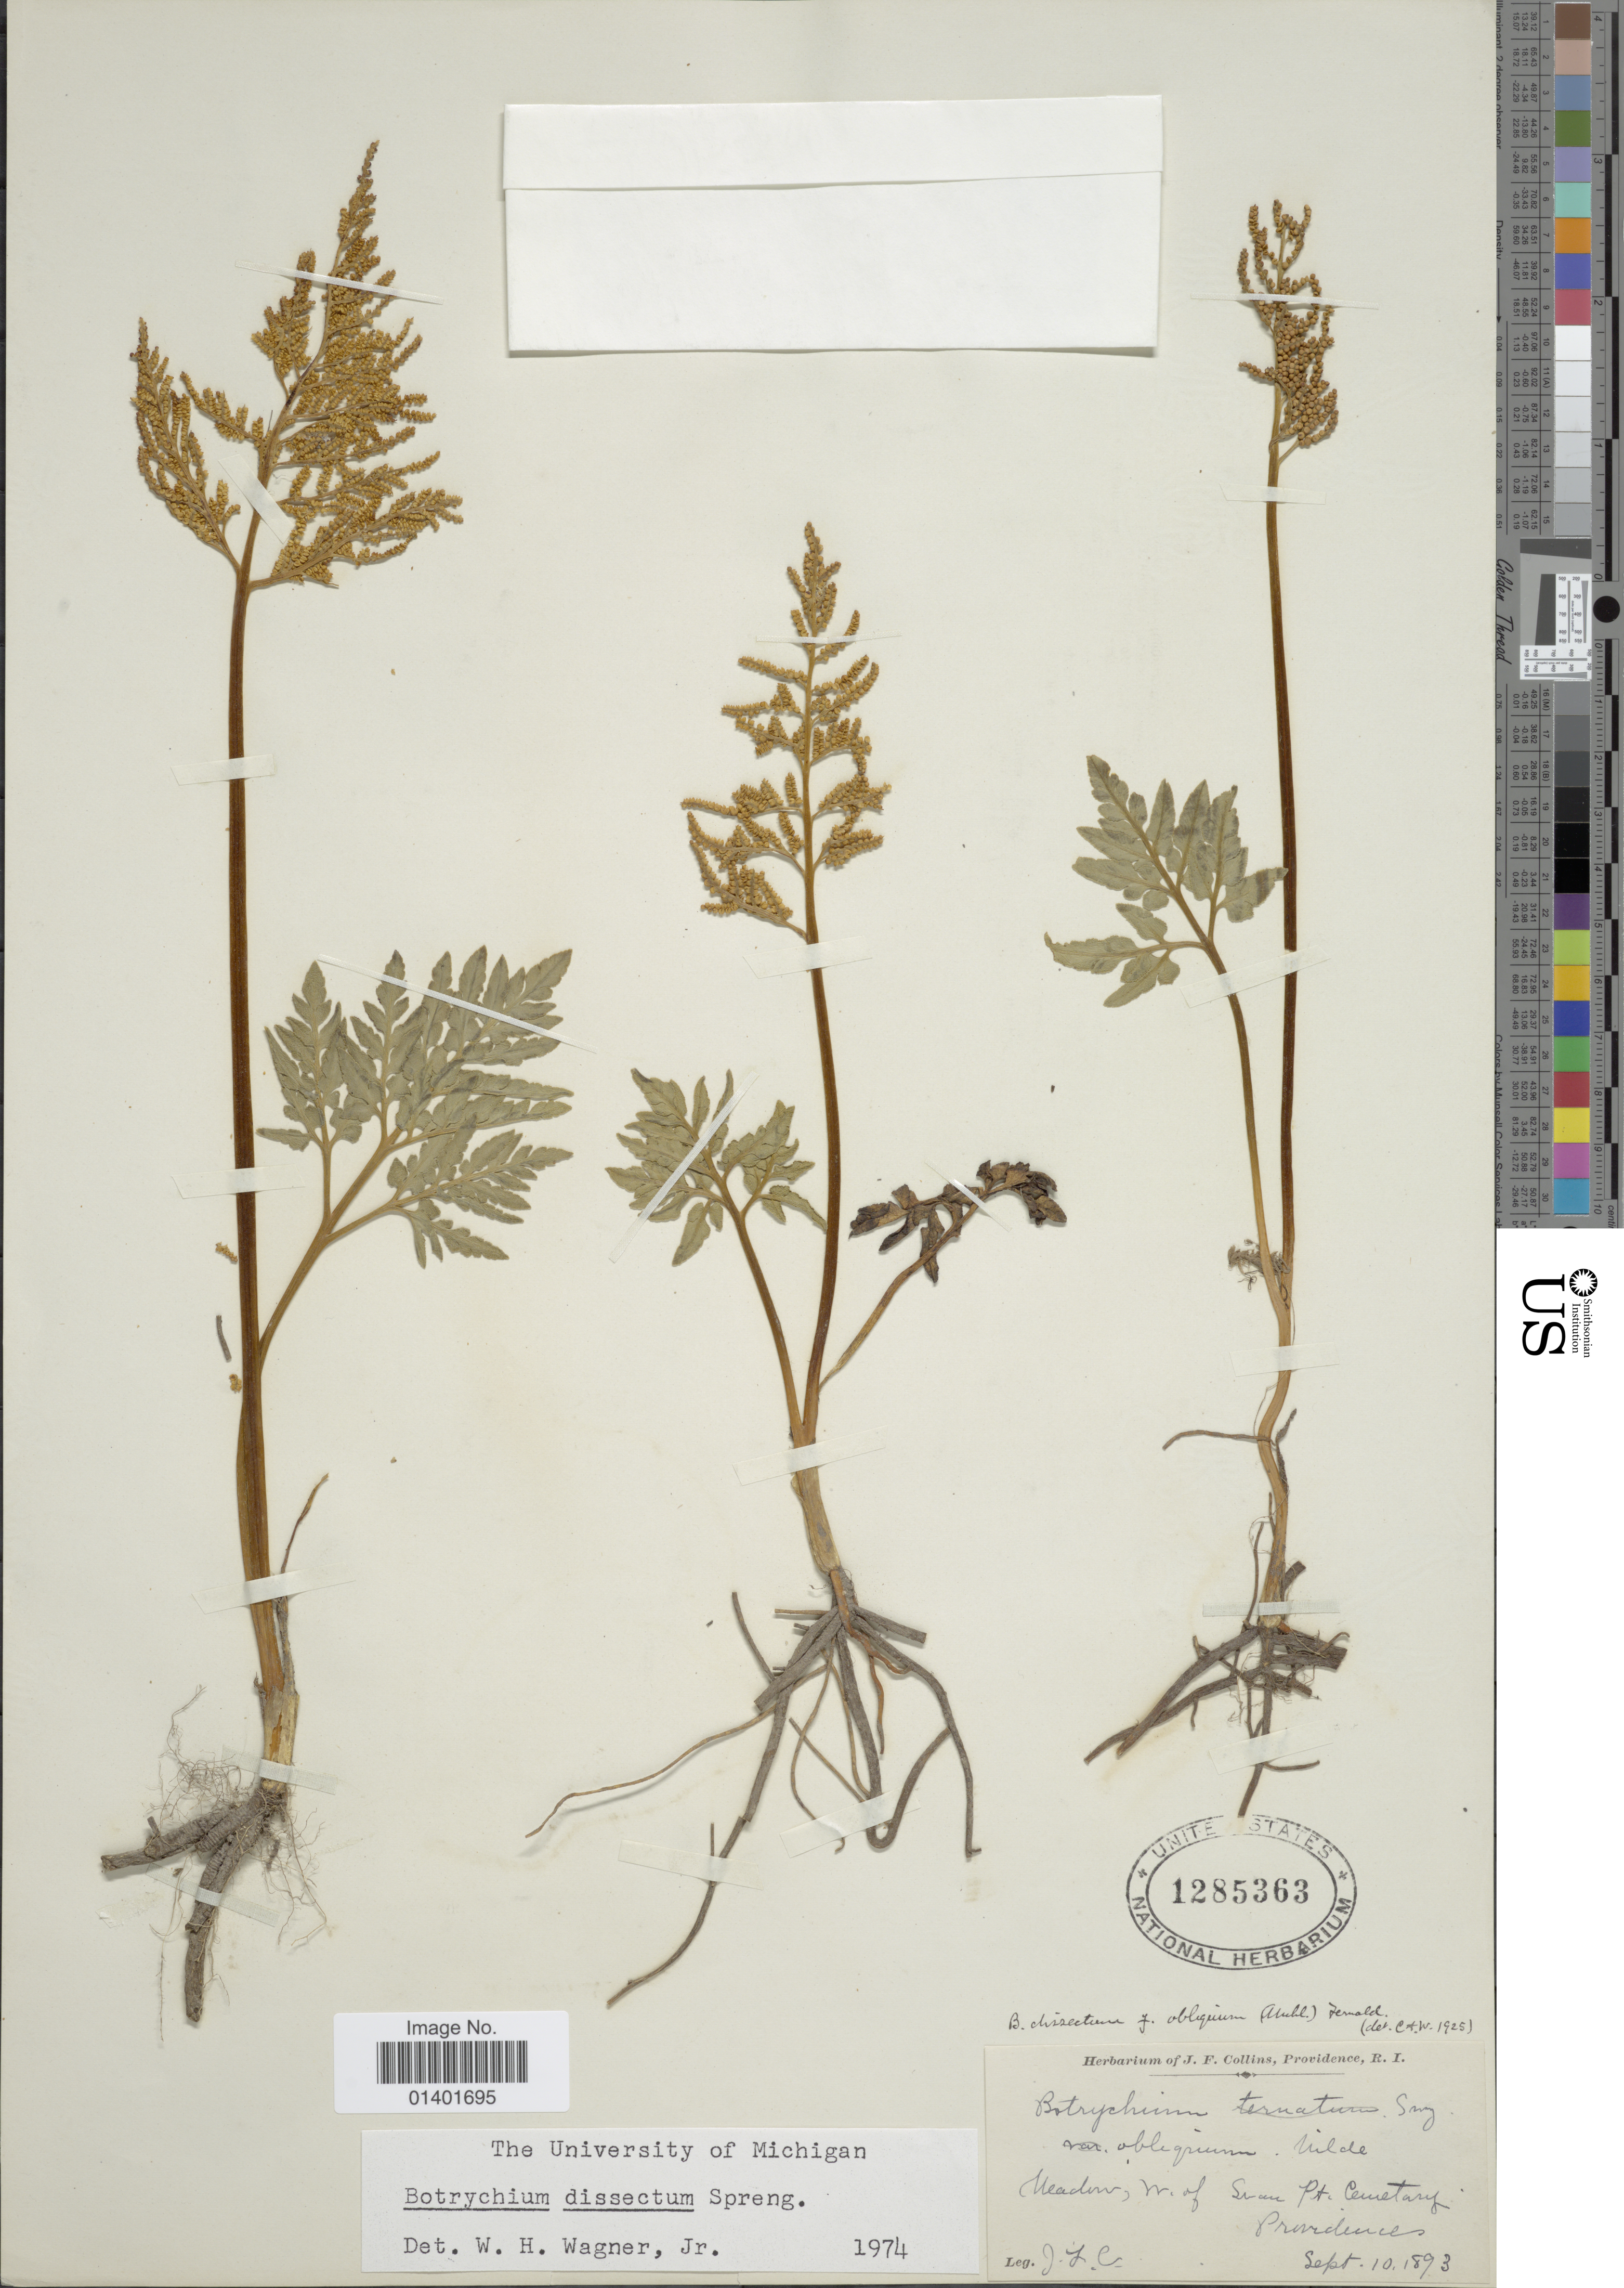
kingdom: Plantae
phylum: Tracheophyta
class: Polypodiopsida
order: Ophioglossales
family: Ophioglossaceae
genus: Botrychium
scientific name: Botrychium dissectum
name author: Spreng.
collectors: J. Collins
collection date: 1893-09-10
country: United States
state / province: Rhode Island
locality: Meadow, West of Swan Point Cemetery, Providence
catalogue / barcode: US 1285363